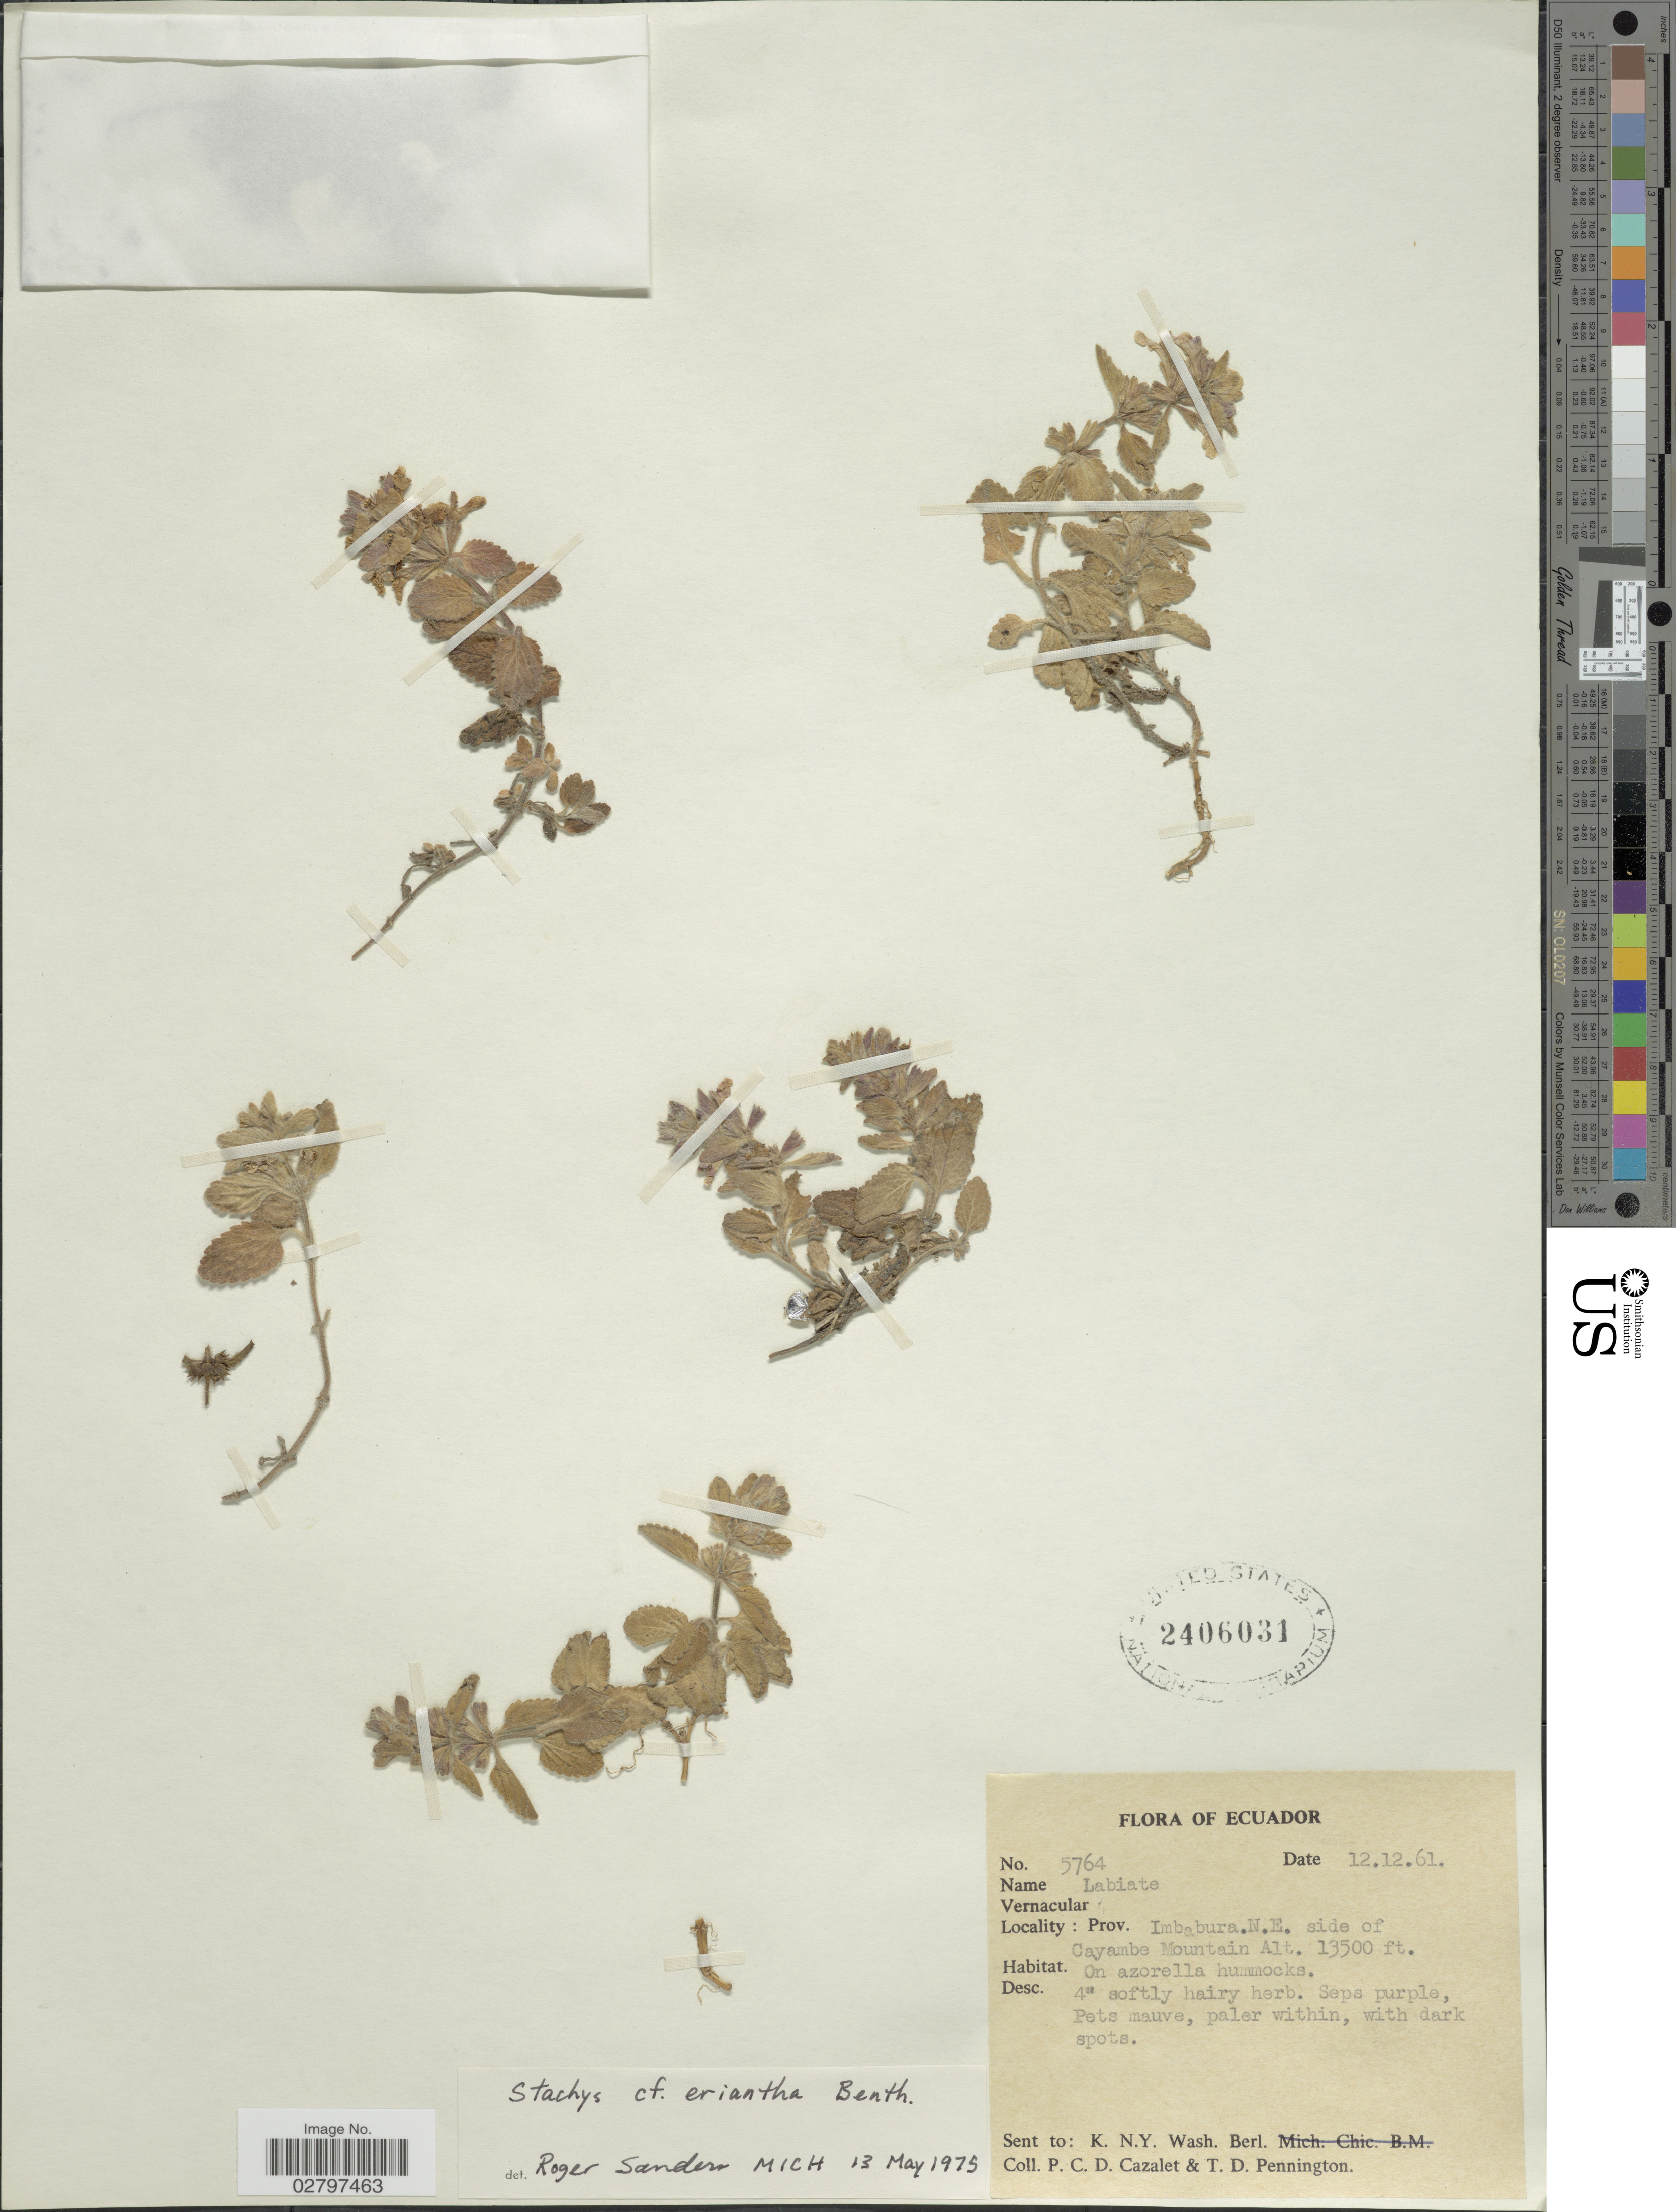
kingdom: Plantae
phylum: Tracheophyta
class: Magnoliopsida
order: Lamiales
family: Lamiaceae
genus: Stachys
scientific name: Stachys eriantha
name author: Benth.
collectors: P. C. D. Cazalet & T. D. Pennington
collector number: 5764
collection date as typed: Transcribed d/m/y: 12/12/61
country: Ecuador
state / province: Imbabura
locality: N.E. side of Cayambe Mountain.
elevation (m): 4115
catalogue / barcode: US 2406031